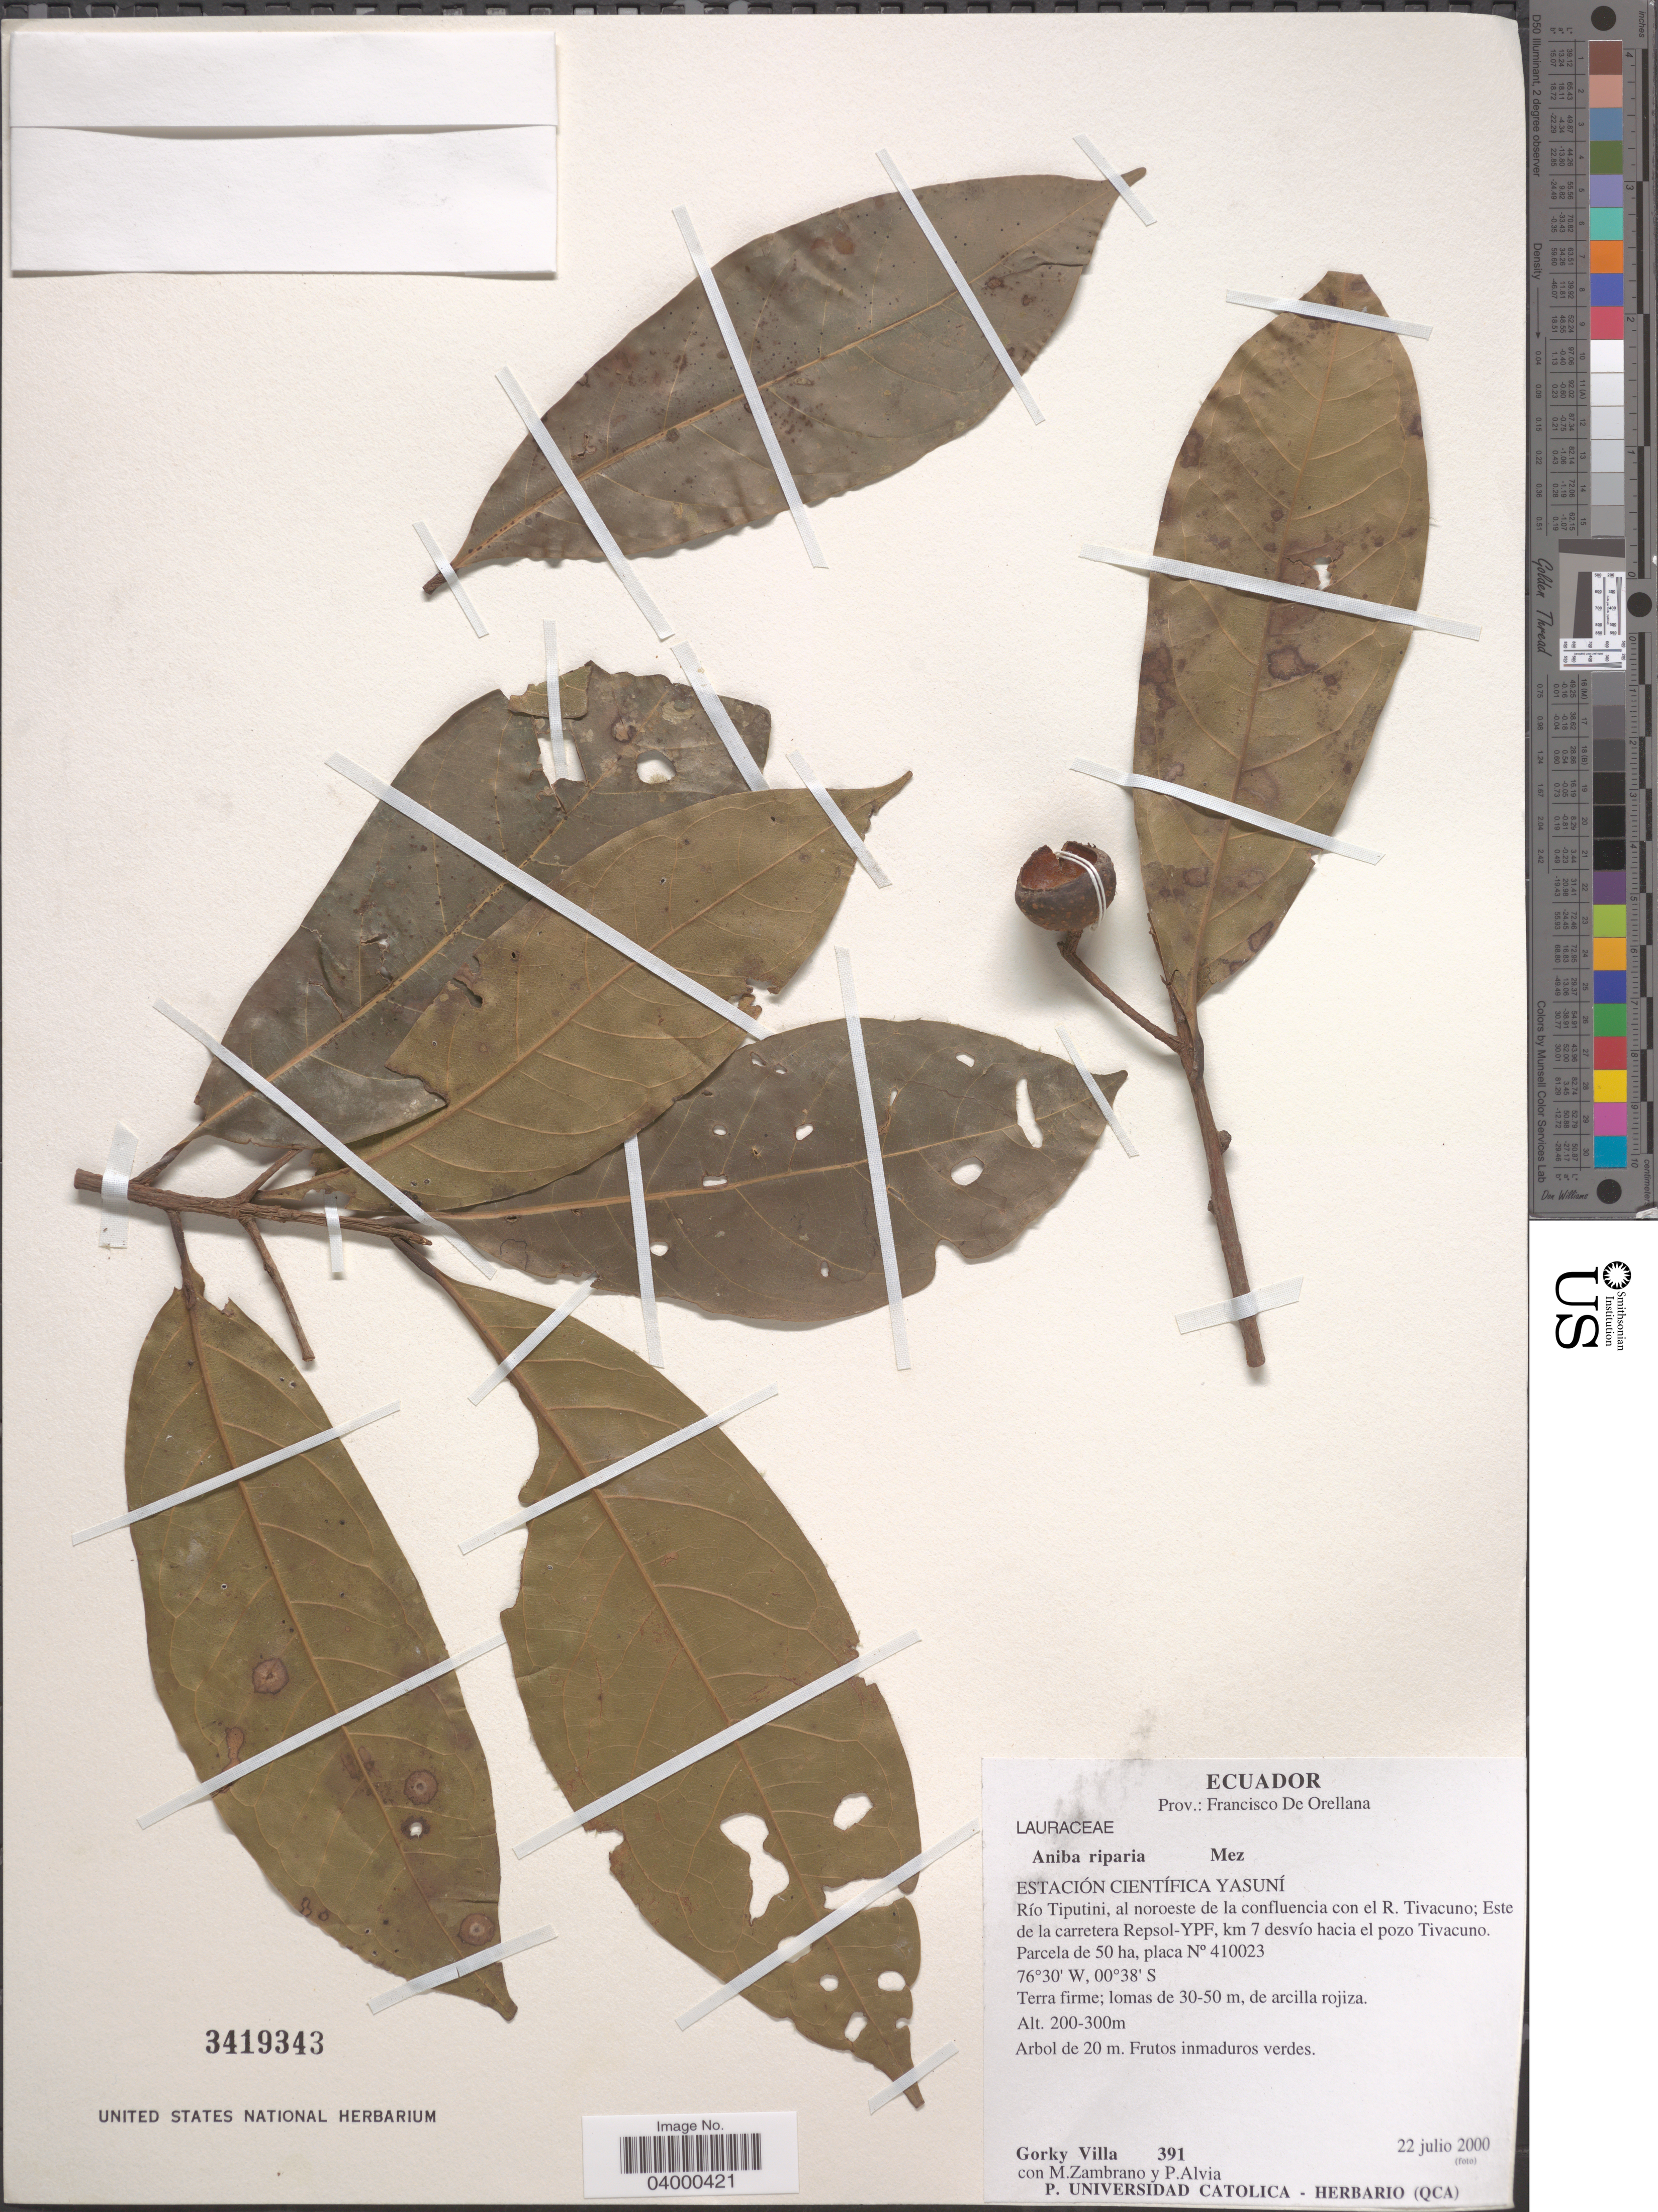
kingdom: Plantae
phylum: Tracheophyta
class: Magnoliopsida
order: Laurales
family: Lauraceae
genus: Aniba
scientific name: Aniba riparia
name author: (Nees) Mez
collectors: G. Villa, M. Zambrano & P. Alvia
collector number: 391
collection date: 2000-07-22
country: Ecuador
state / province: Orellana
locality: Prov.: Francisco De Orellana. Estación Científica Yasuní. Río Tiputini, al noroeste de la confluencia con el R. Tivacuno; Este de la carretera Repsol-YPF, km 7 desvío hacia el pozo Tivacuno. Parcela de 50 ha, placa Nº 410023.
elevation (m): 200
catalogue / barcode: US 3419343